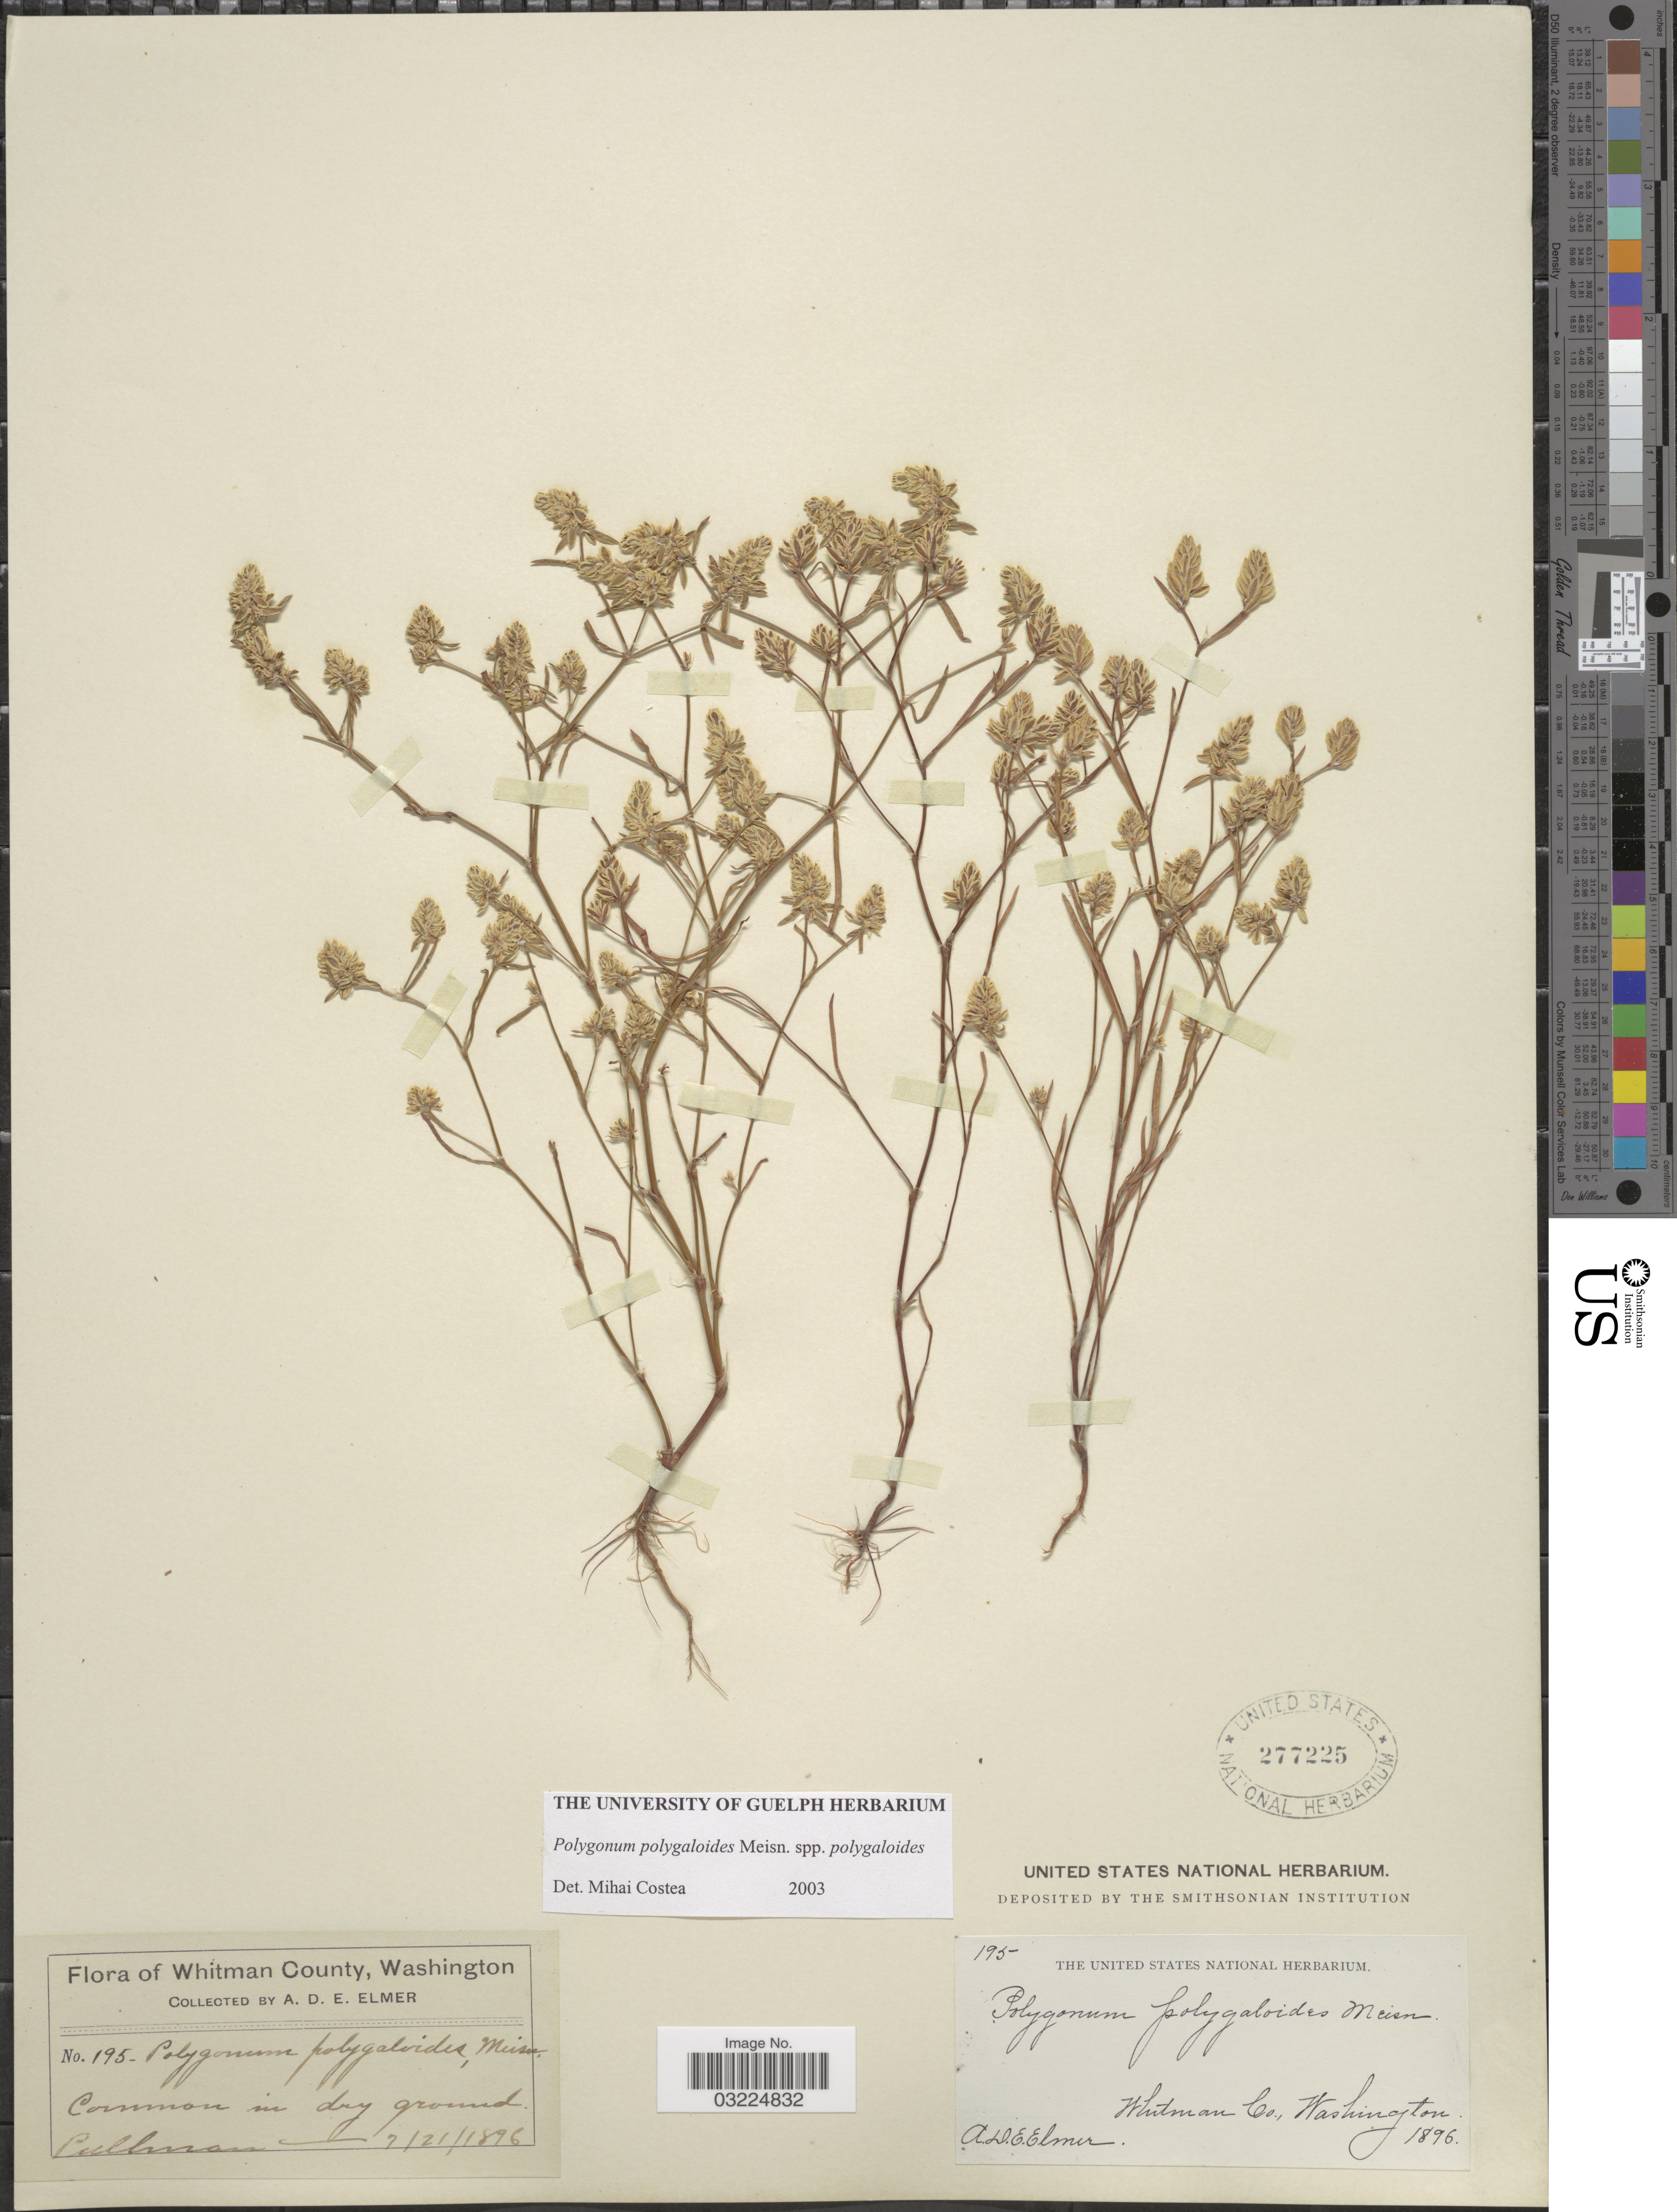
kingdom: Plantae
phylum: Tracheophyta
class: Magnoliopsida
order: Caryophyllales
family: Polygonaceae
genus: Polygonum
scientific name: Polygonum polygaloides subsp. polygaloides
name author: Meisn.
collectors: A. D. E. Elmer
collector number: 195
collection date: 1896-07-21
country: United States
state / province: Washington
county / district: Whitman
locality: Whitman County. Pullman.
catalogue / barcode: US 277225